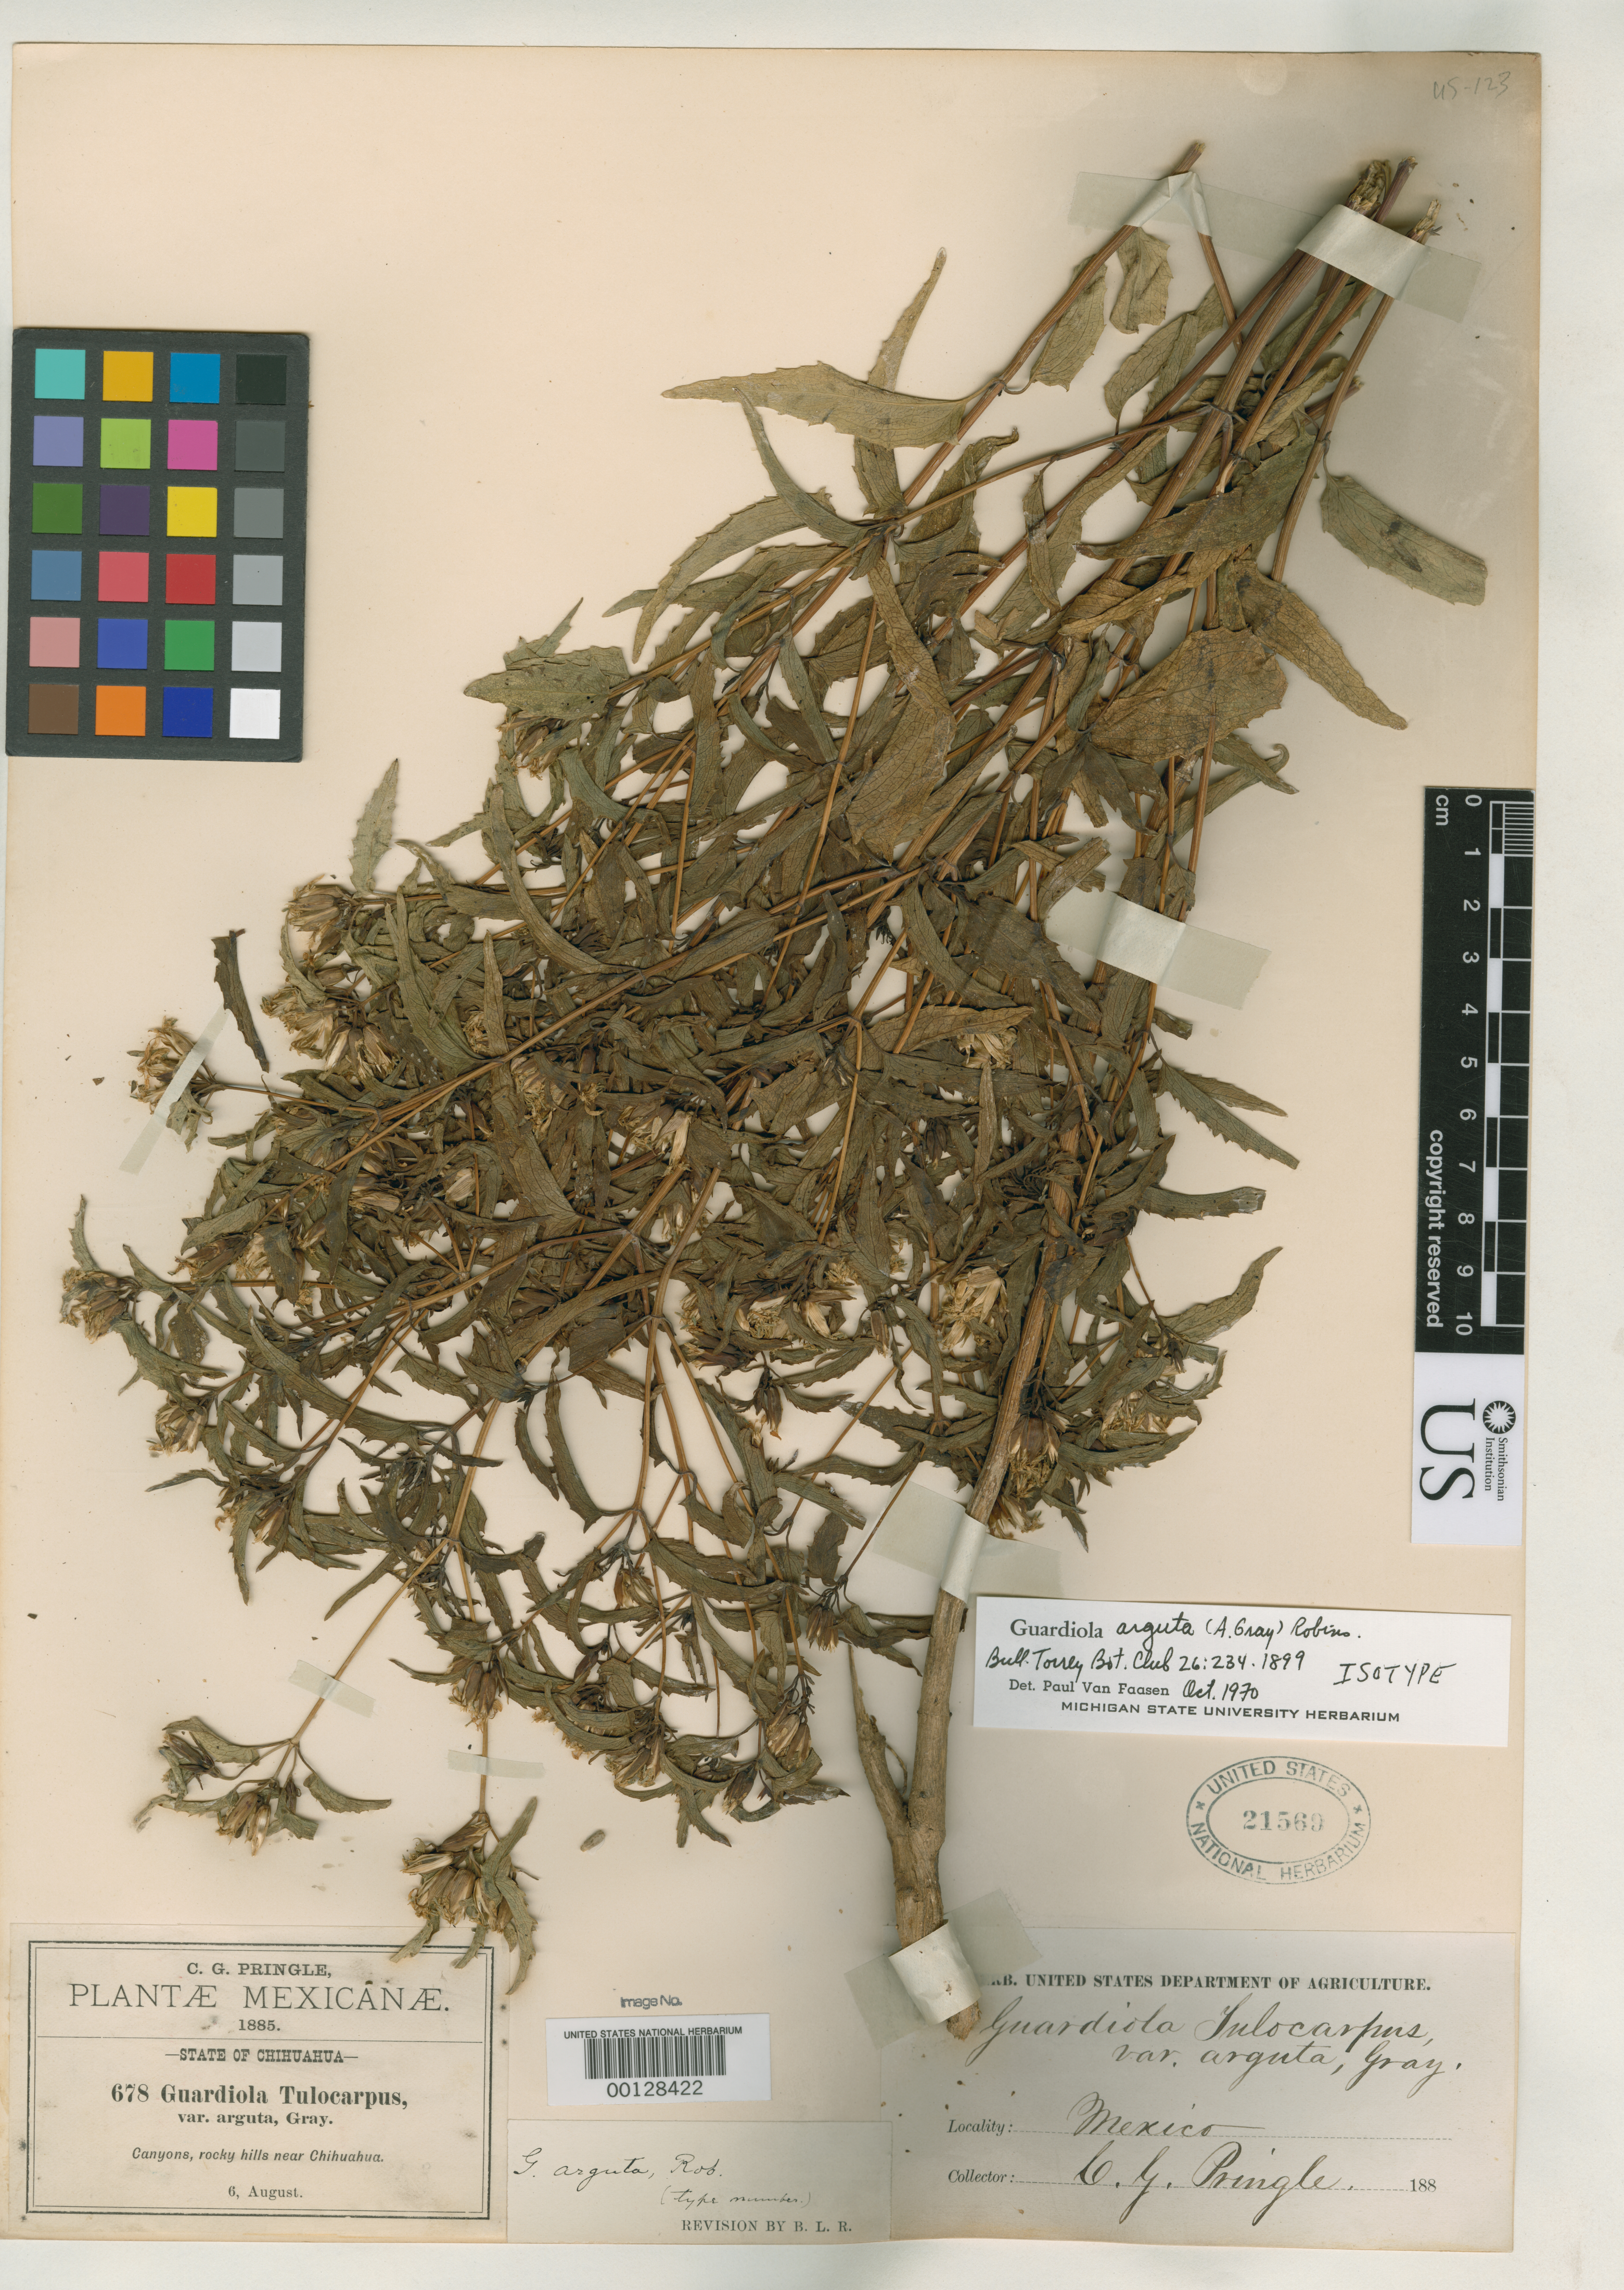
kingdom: Plantae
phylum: Tracheophyta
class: Magnoliopsida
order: Asterales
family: Asteraceae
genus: Guardiola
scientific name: Guardiola tulocarpus var. arguta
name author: A. Gray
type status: Isotype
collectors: C. G. Pringle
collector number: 678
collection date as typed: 06 Aug 1885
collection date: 1885-08-06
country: Mexico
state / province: Chihuahua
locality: Hills W of Chihuahua City.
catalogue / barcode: US 21569